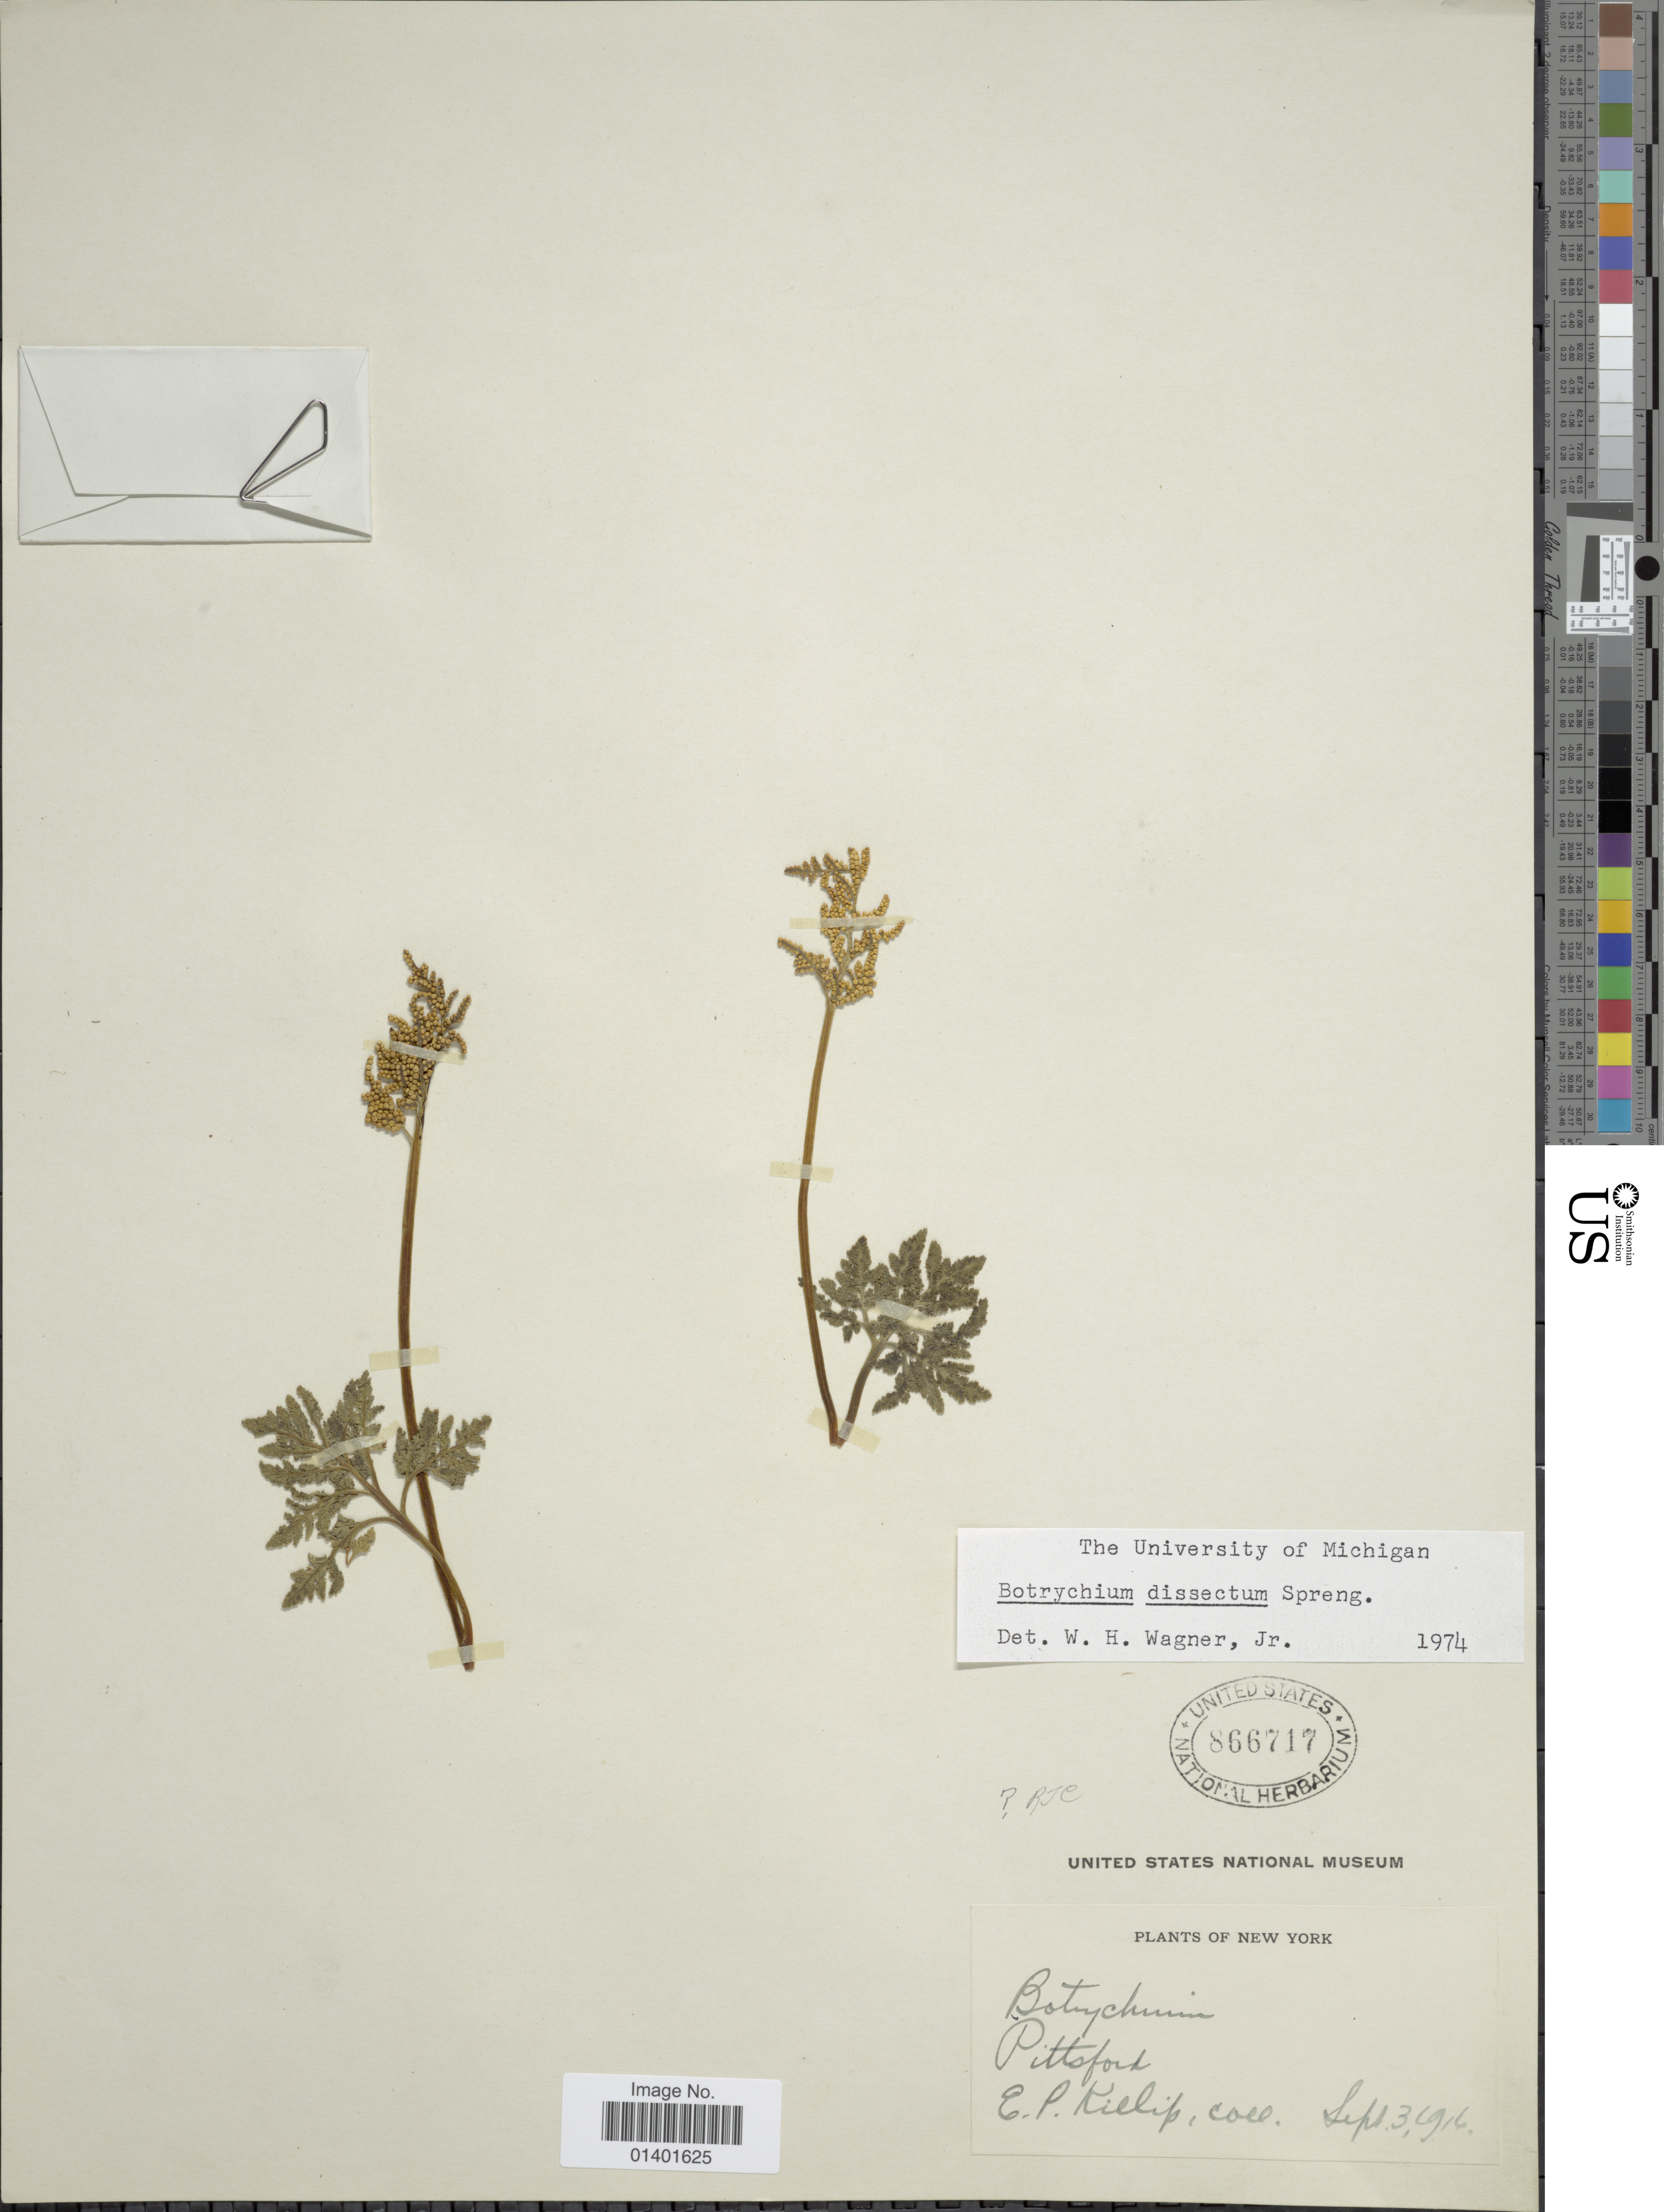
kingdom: Plantae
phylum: Tracheophyta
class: Polypodiopsida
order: Ophioglossales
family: Ophioglossaceae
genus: Botrychium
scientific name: Botrychium dissectum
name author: Spreng.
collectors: E. P. Killip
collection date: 1916-09-03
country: United States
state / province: New York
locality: Pittsfork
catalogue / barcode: US 866717